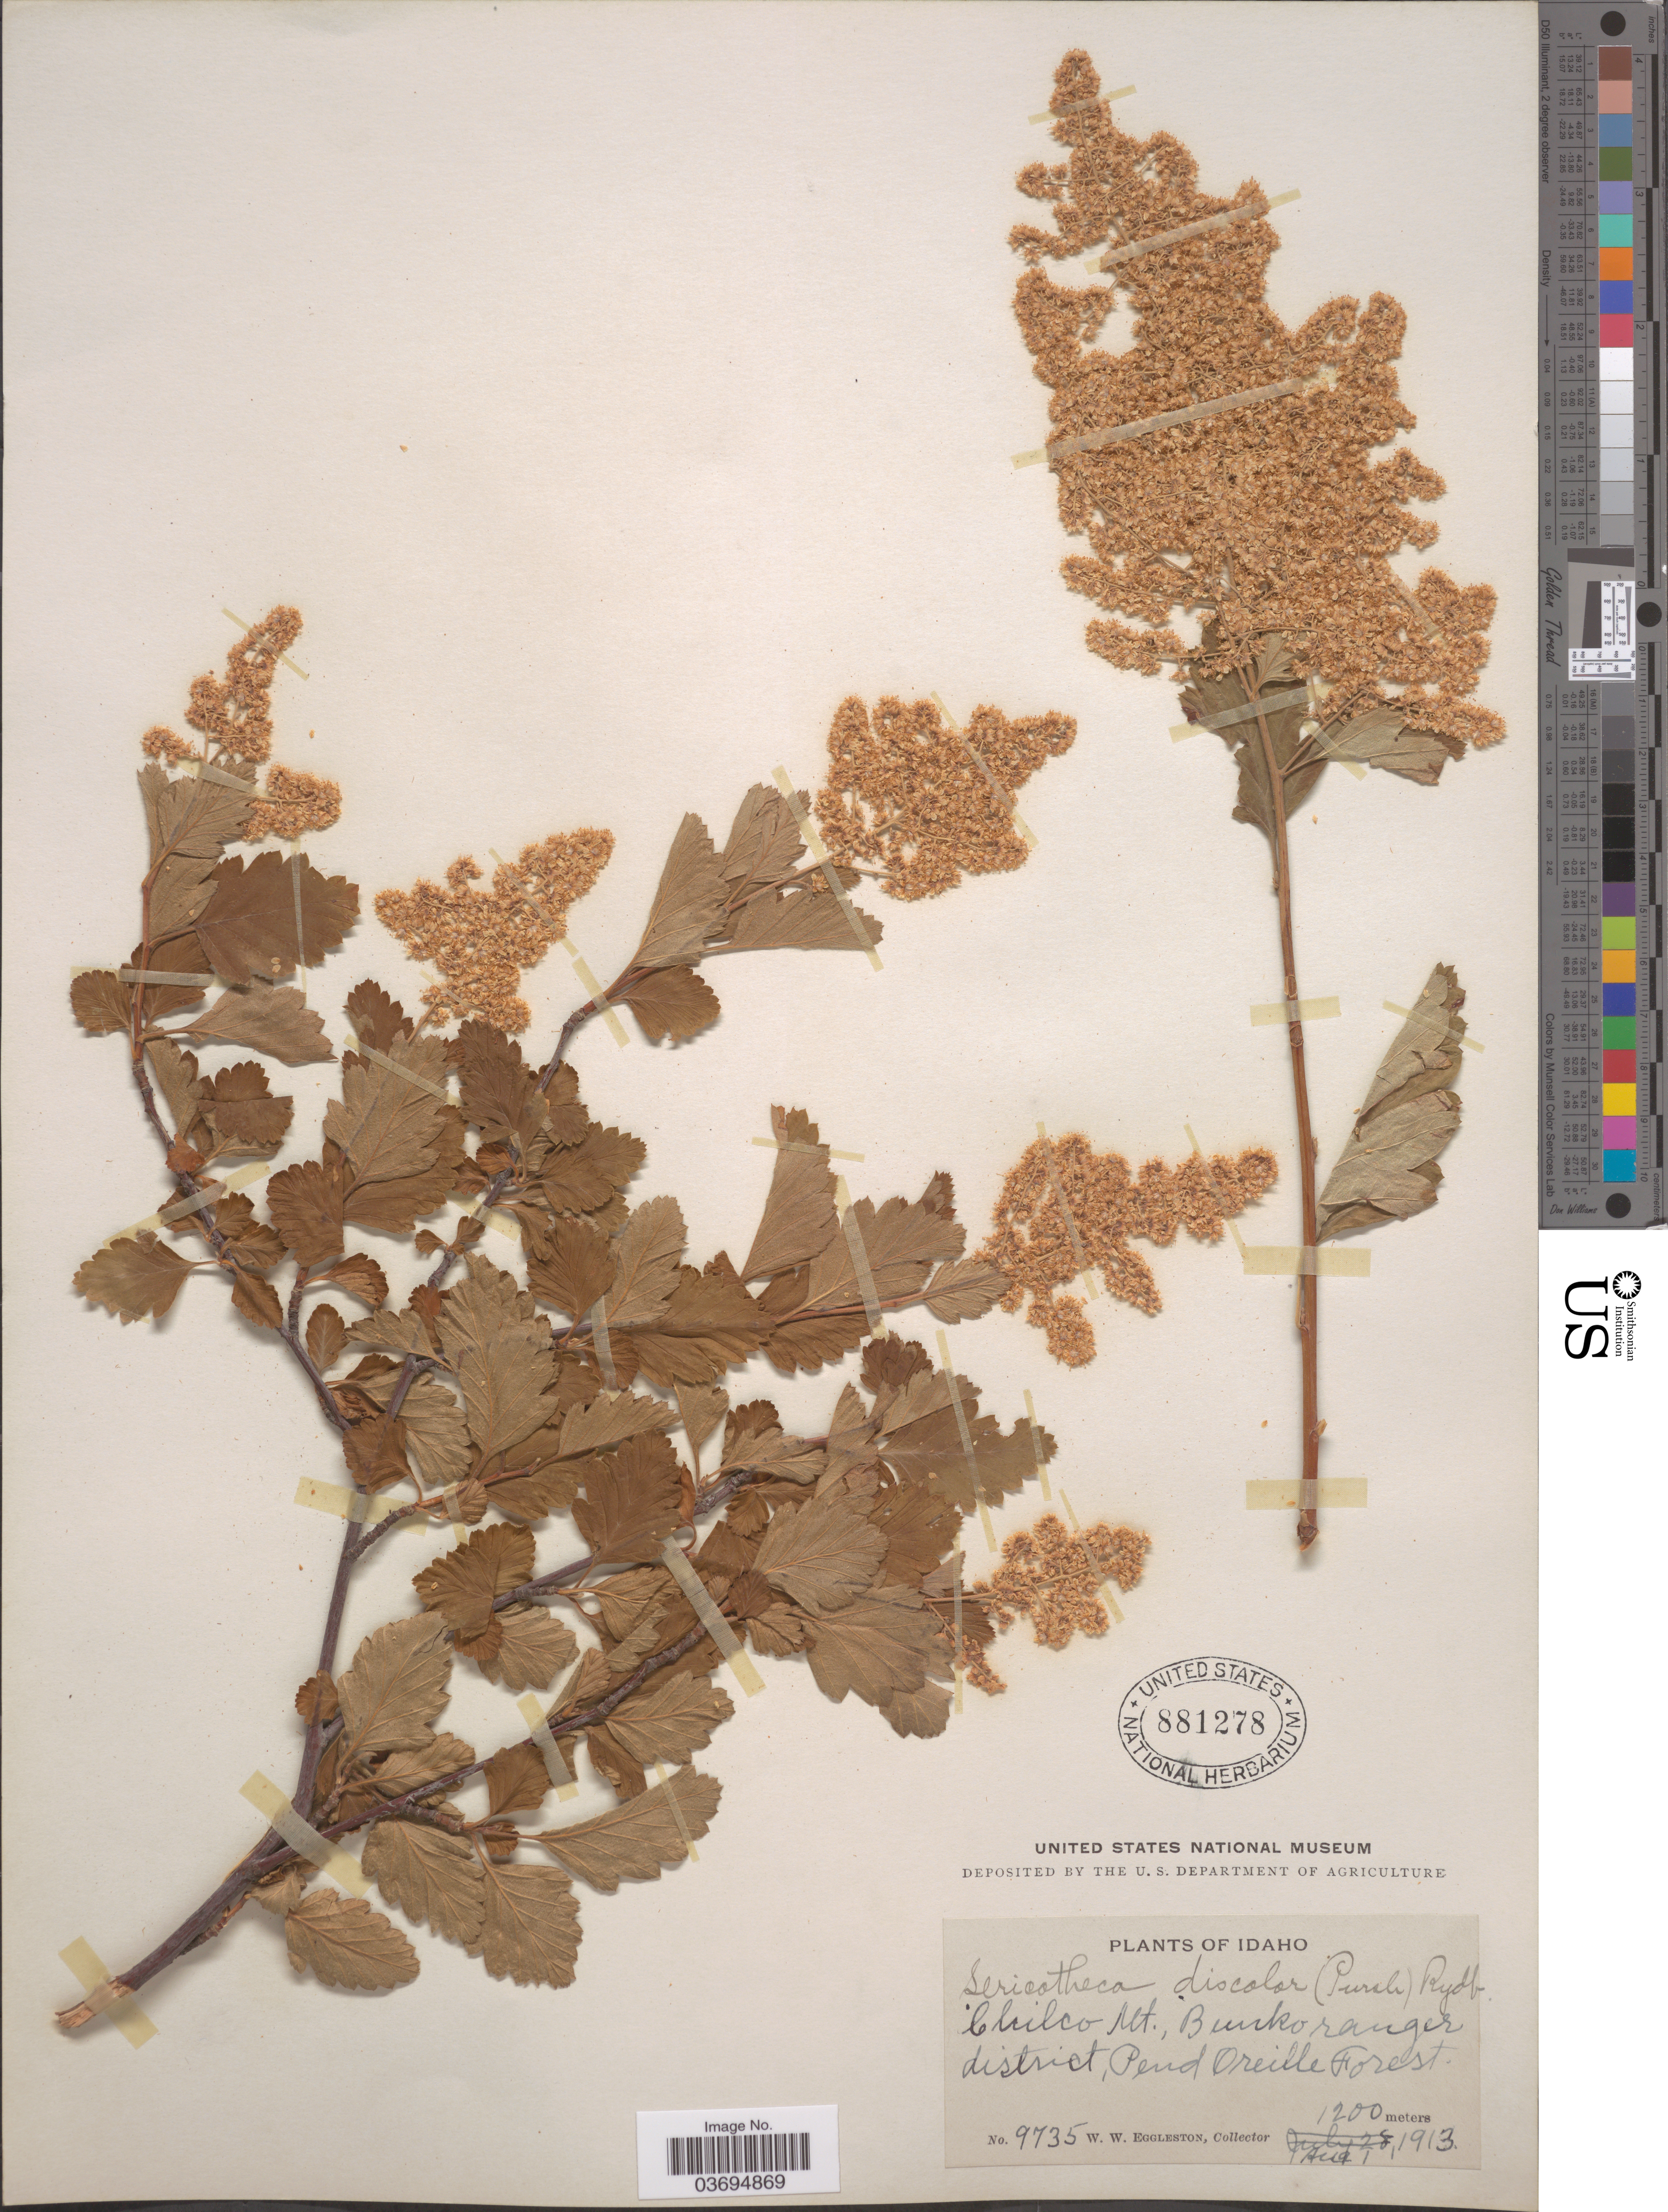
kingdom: Plantae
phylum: Tracheophyta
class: Magnoliopsida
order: Rosales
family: Rosaceae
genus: Holodiscus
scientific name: Holodiscus discolor var. discolor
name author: (Pursh) Maxim.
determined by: Strong, Mark T., (BOT), Smithsonian Institution - National Museum of Natural History (UNITED STATES)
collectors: W. W. Eggleston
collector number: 9735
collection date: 1913-08-01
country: United States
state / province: Idaho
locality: Chilco Mt. Bunko ranger district, Pend Oreille Forest.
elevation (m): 1200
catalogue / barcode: US 881278